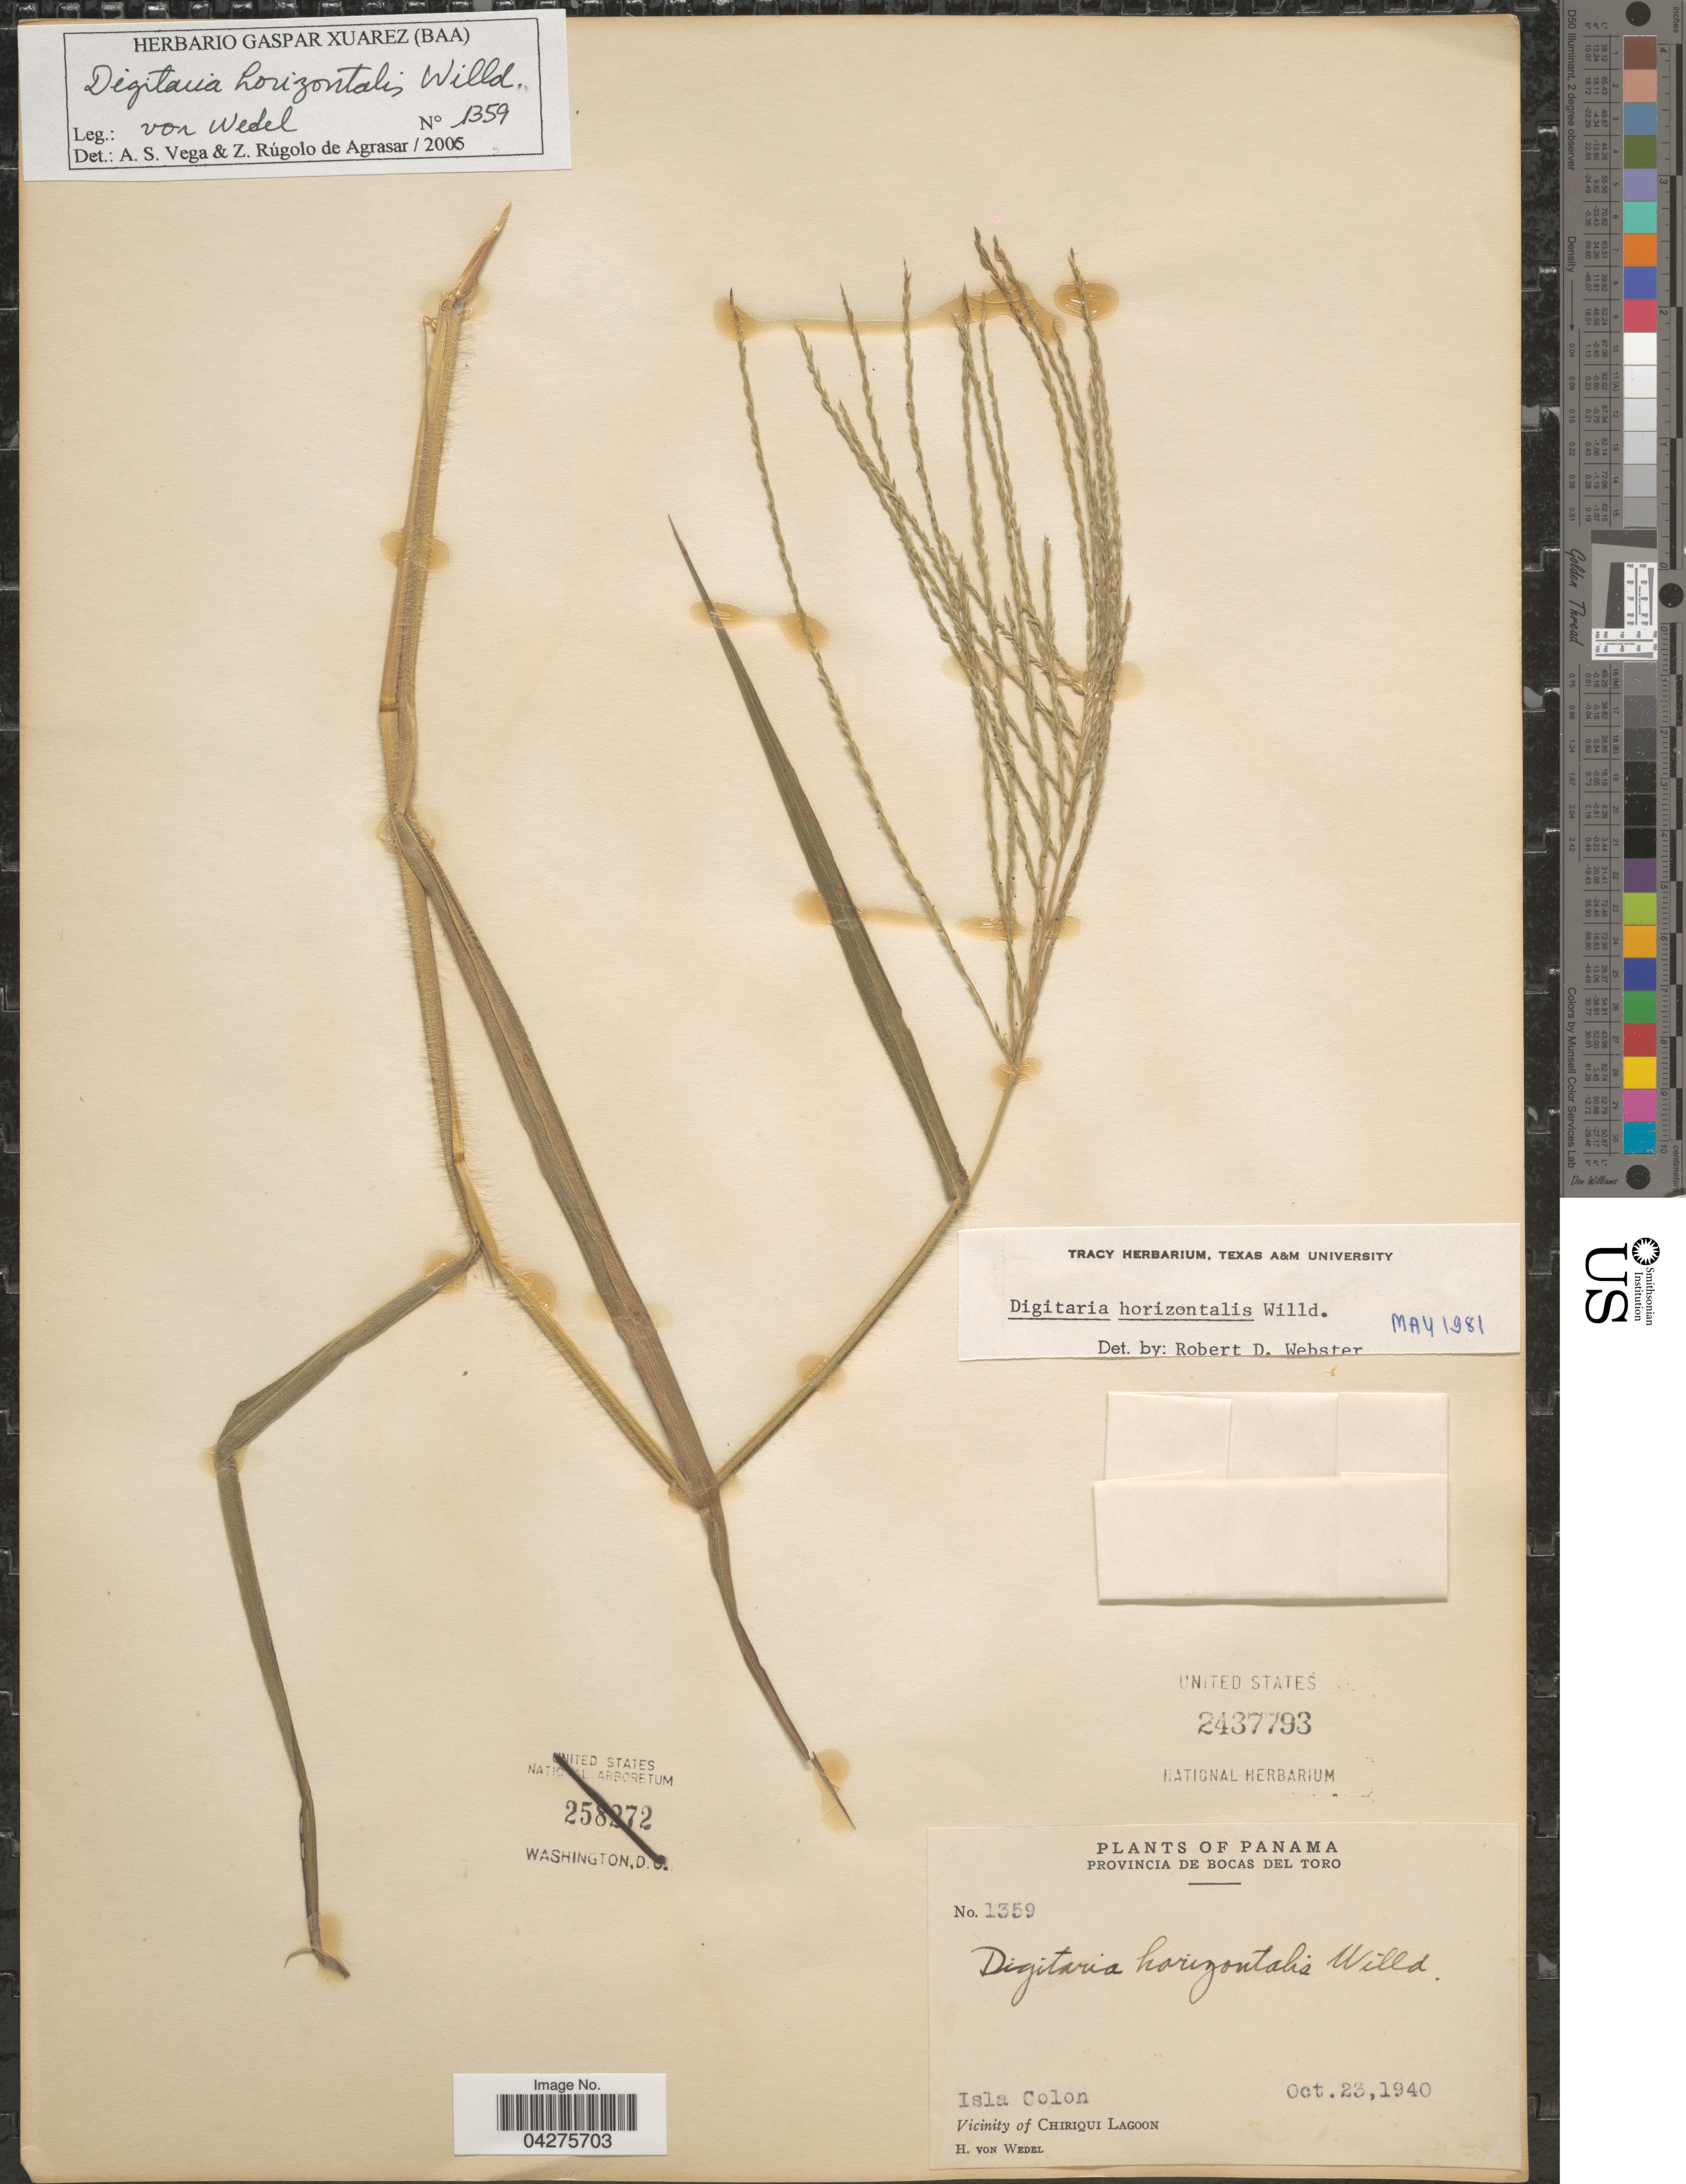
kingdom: Plantae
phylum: Tracheophyta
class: Liliopsida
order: Poales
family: Poaceae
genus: Digitaria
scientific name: Digitaria horizontalis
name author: Willd.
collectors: H. von Wedel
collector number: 1359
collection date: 1940-10-23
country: Panama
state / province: Bocas del Toro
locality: Isla Colon. Vicinity of Chiriqui Lagoon.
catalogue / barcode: US 2437793